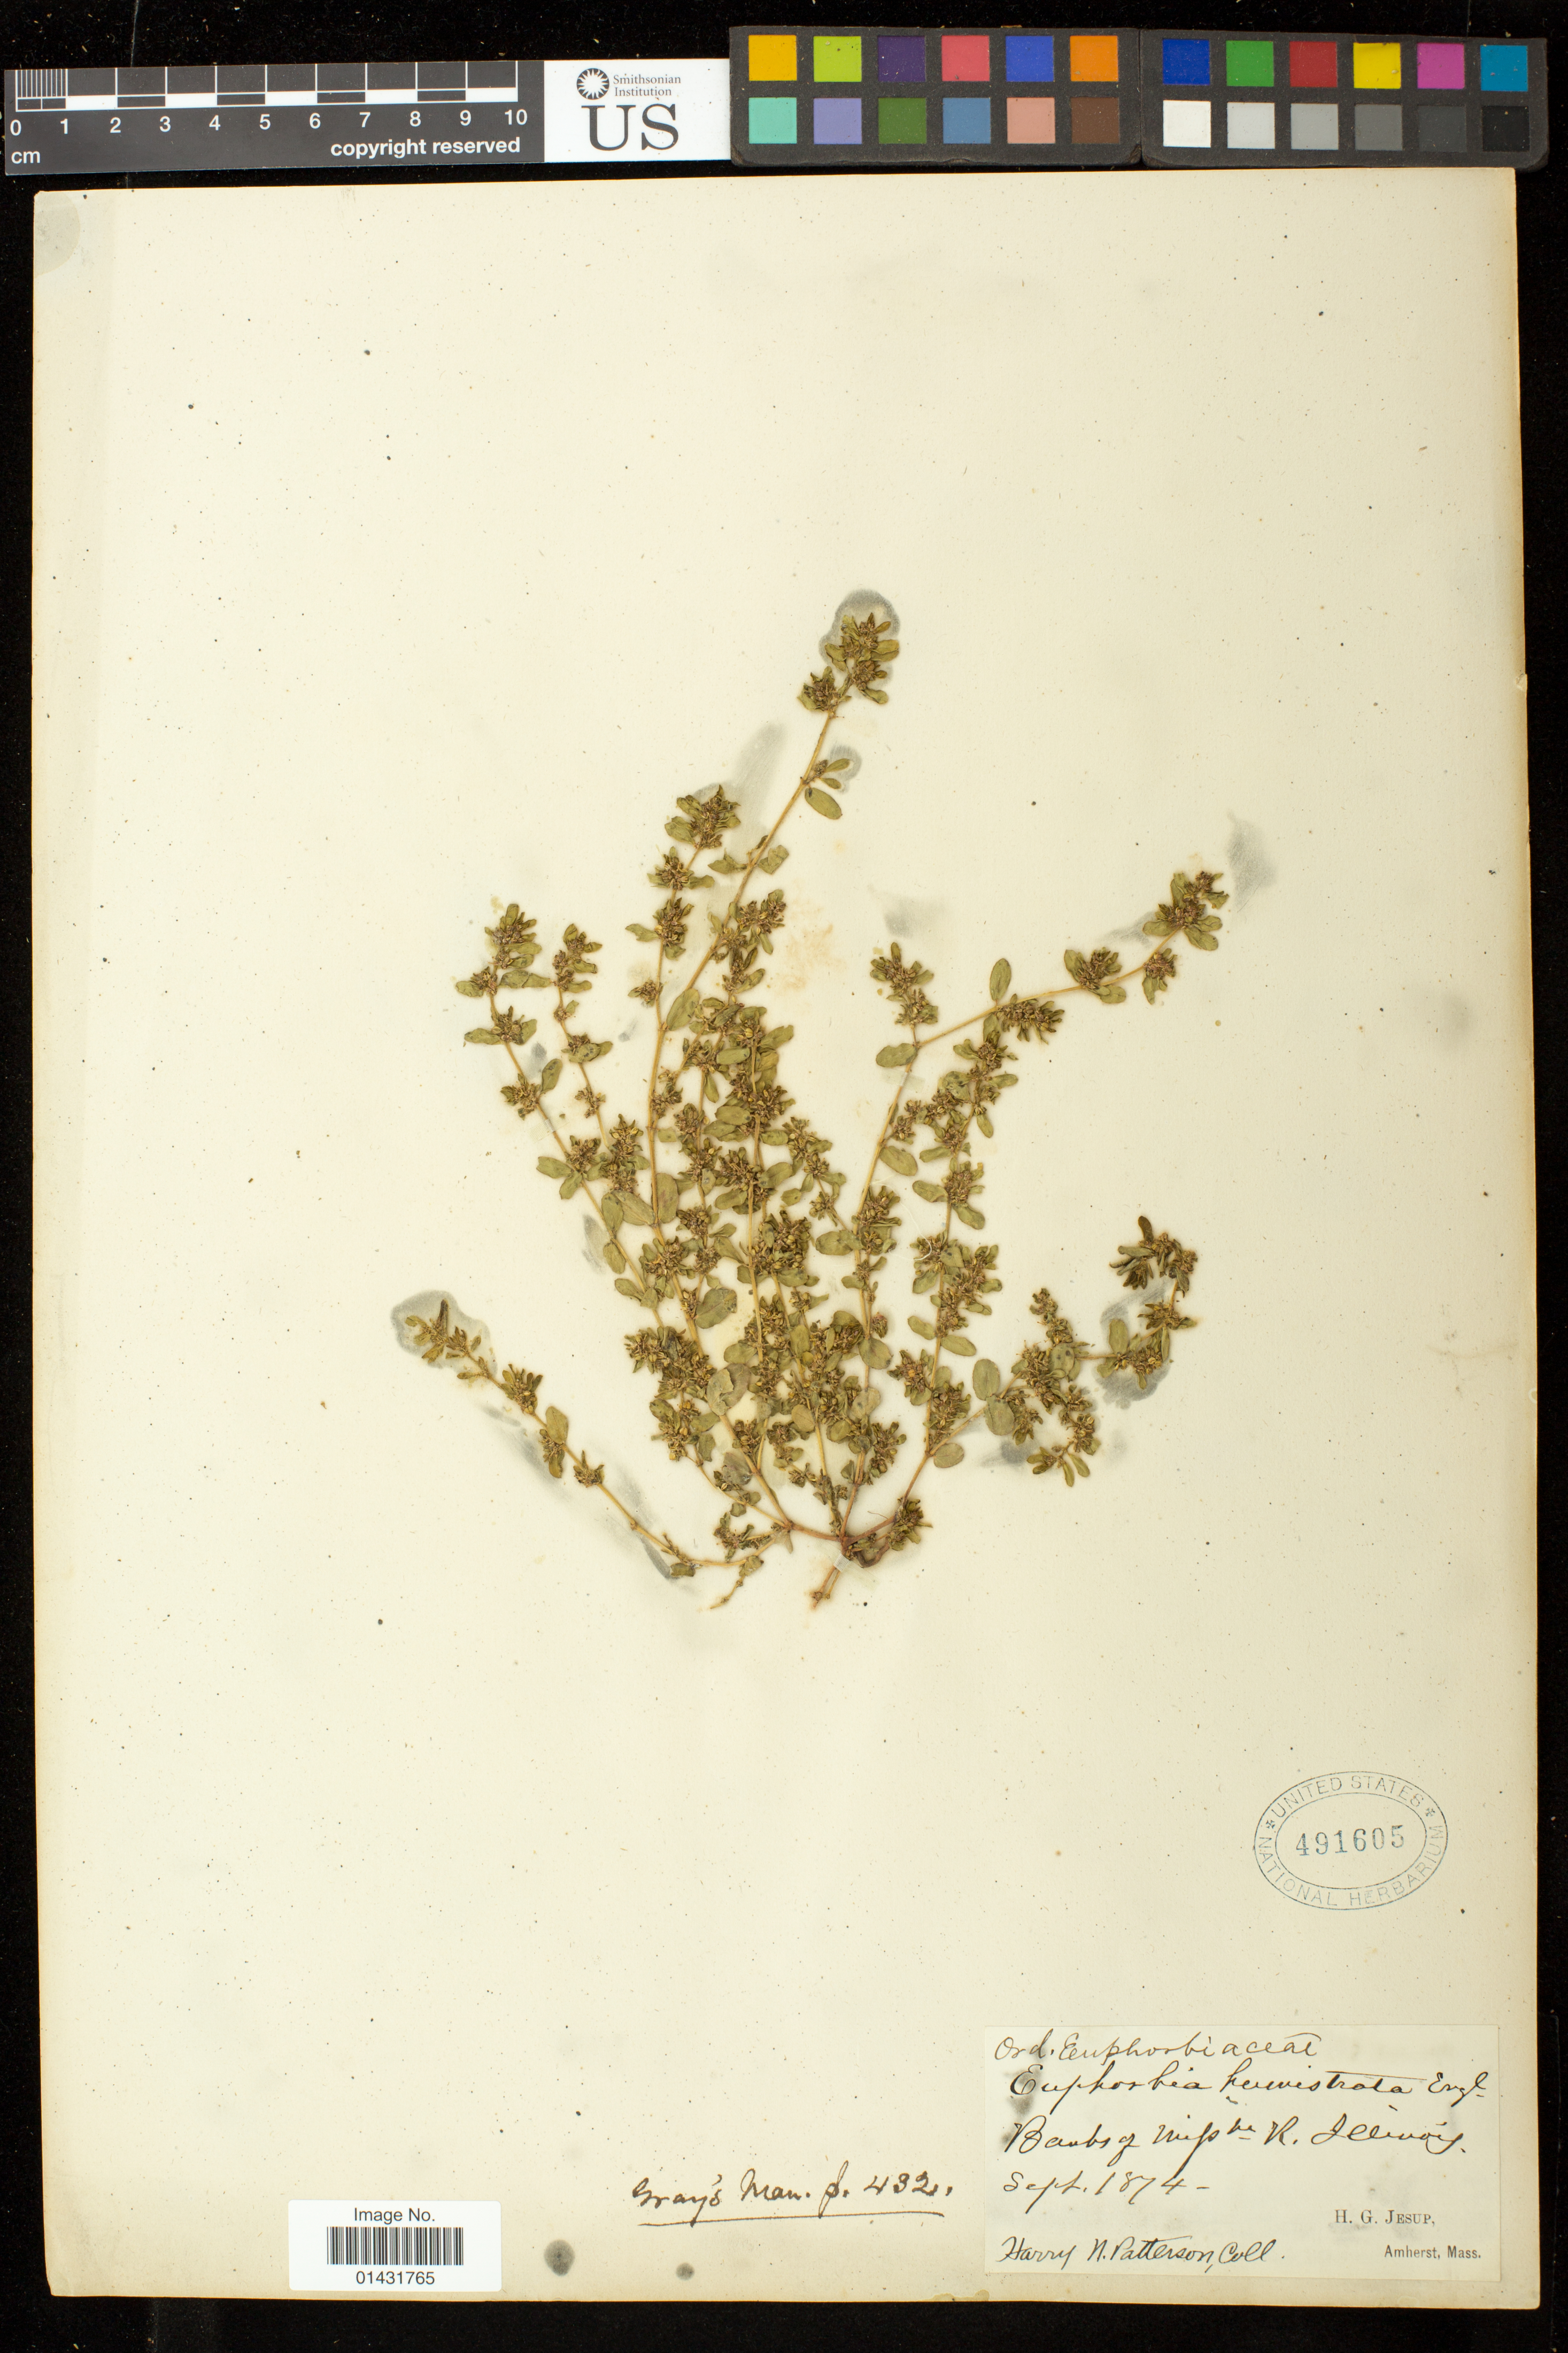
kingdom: Plantae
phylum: Tracheophyta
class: Magnoliopsida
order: Malpighiales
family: Euphorbiaceae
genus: Euphorbia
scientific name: Euphorbia humistrata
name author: Engelm. ex A. Gray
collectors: H. N. Patterson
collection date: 1874-09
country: United States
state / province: Illinois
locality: Banks of Mississippi R. Illinois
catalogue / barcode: US 491605